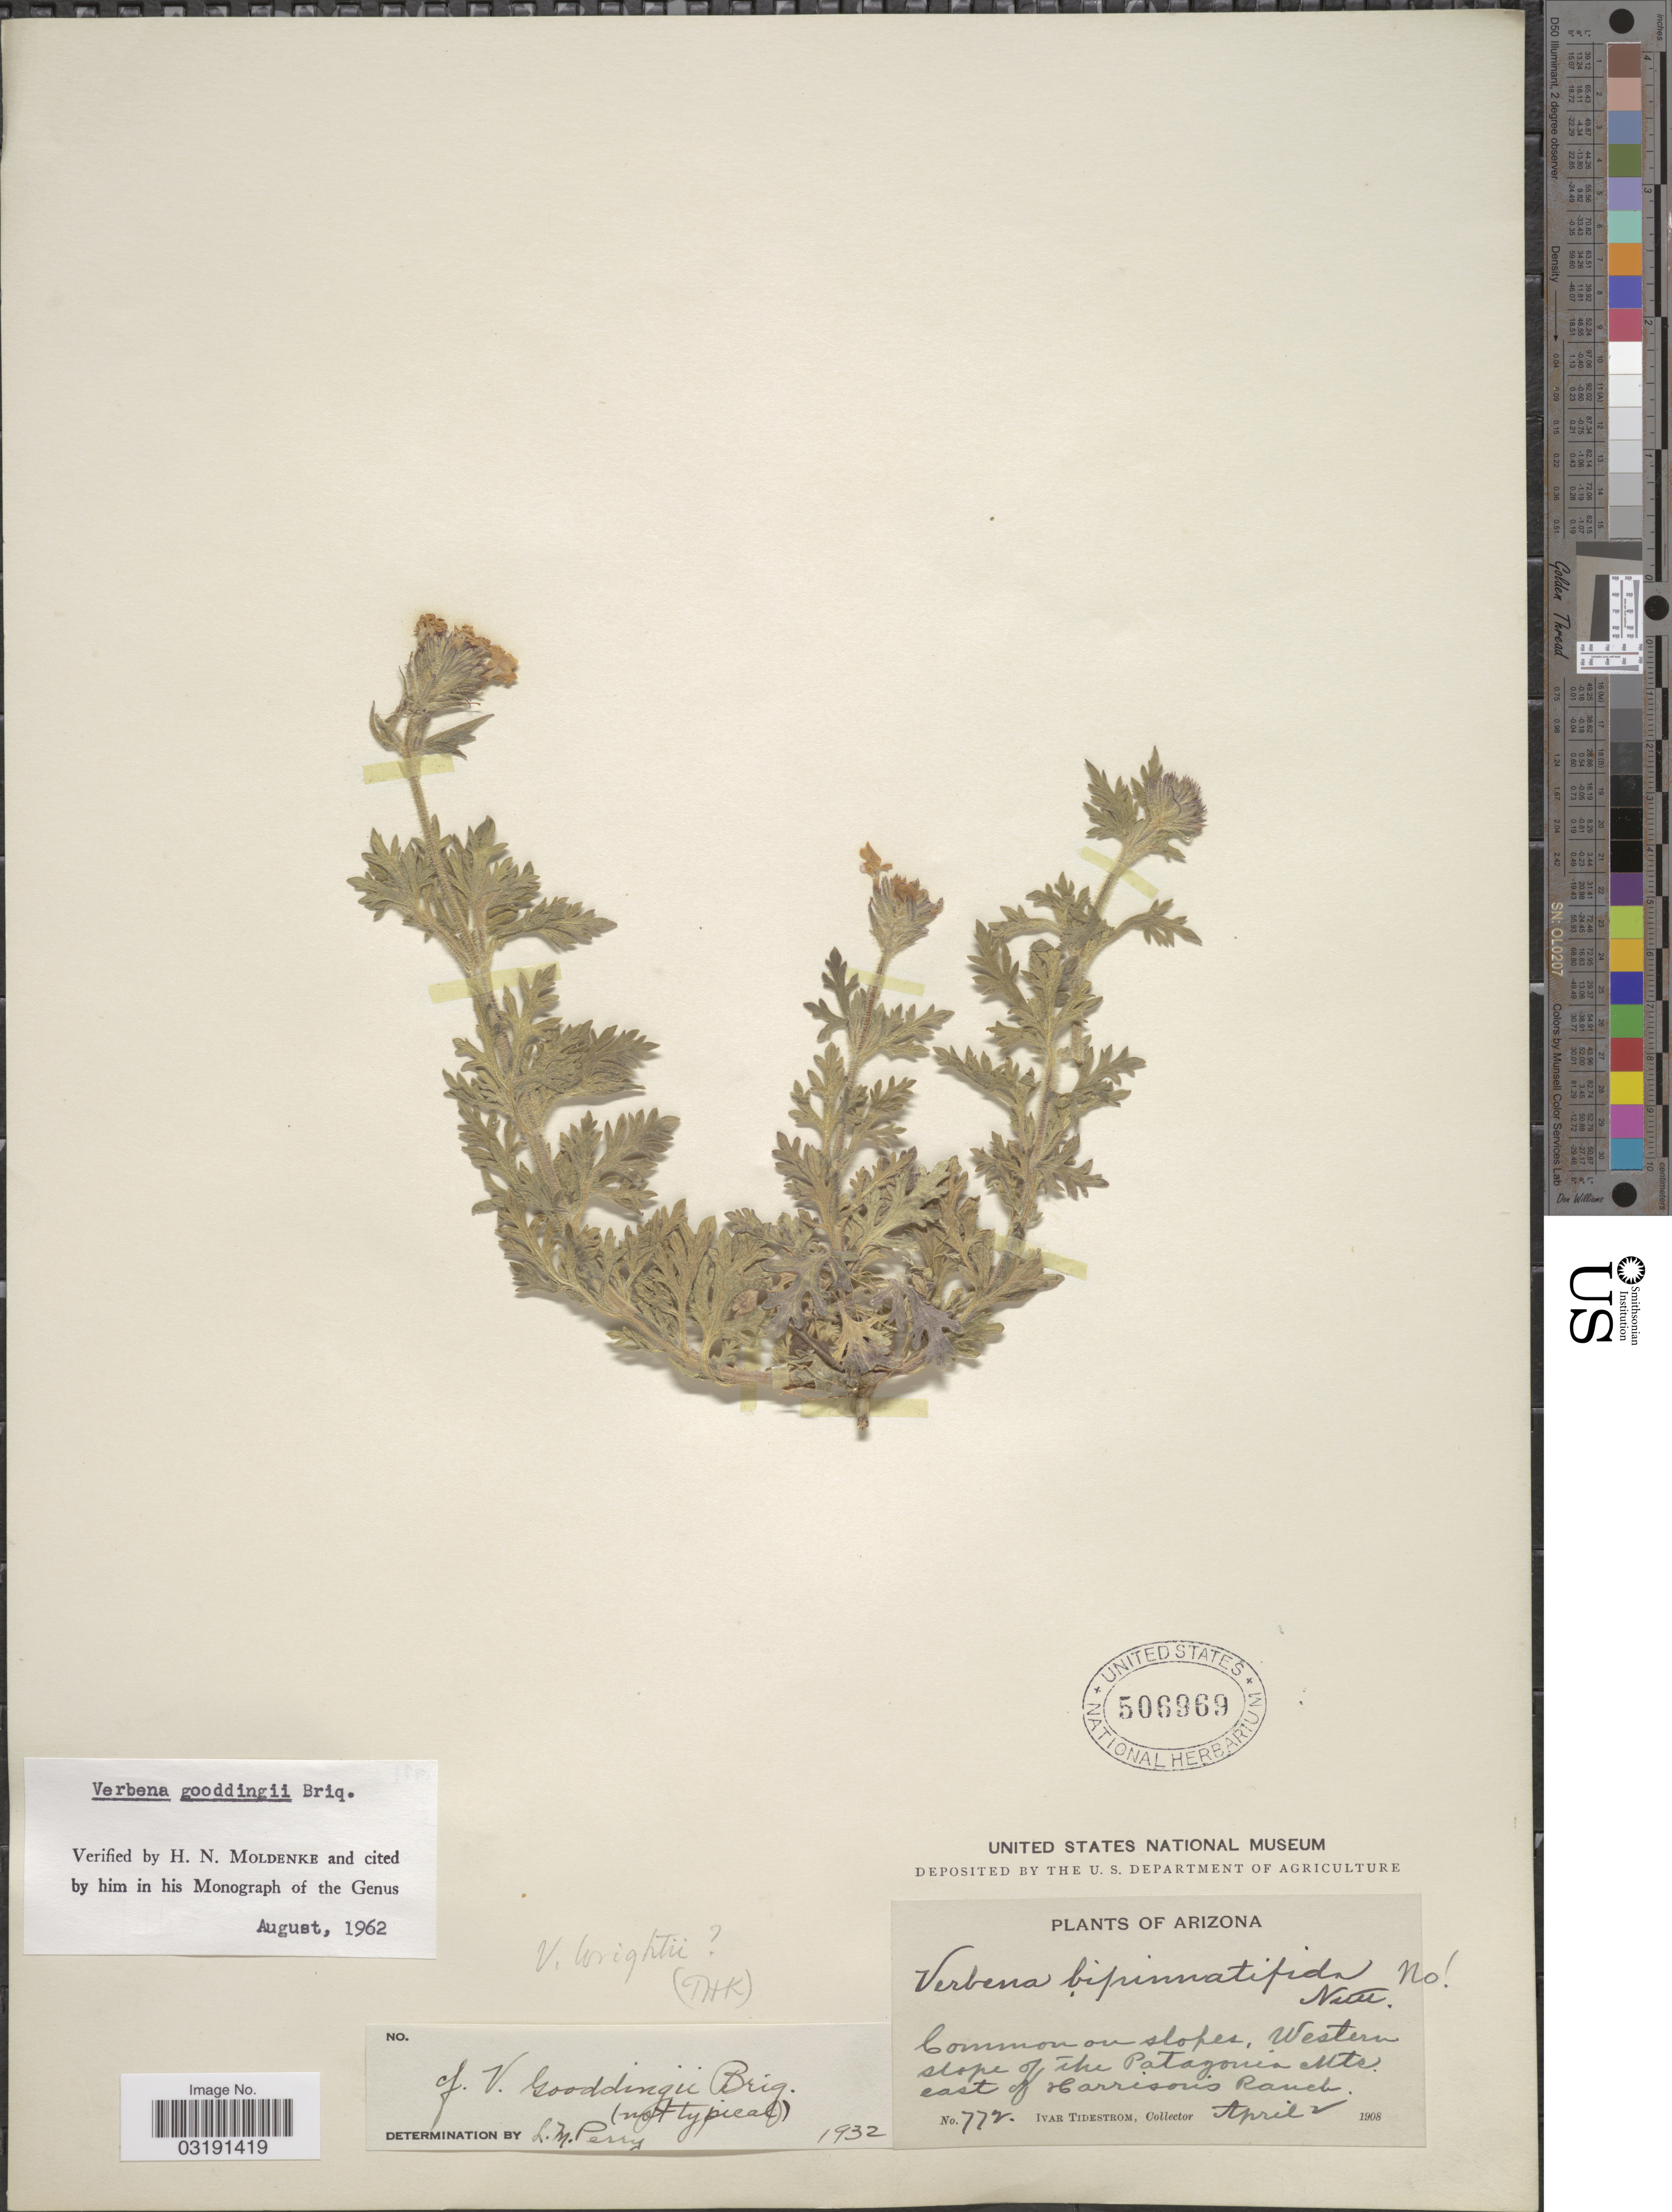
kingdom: Plantae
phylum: Tracheophyta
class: Magnoliopsida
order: Lamiales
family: Verbenaceae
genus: Verbena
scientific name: Verbena gooddingii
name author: Briq.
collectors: I. F. Tidestrom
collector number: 772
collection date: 1908-04-02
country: United States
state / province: Arizona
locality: Western slope of the Patagonia Mts. East of Harrison's Ranch.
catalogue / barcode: US 506969